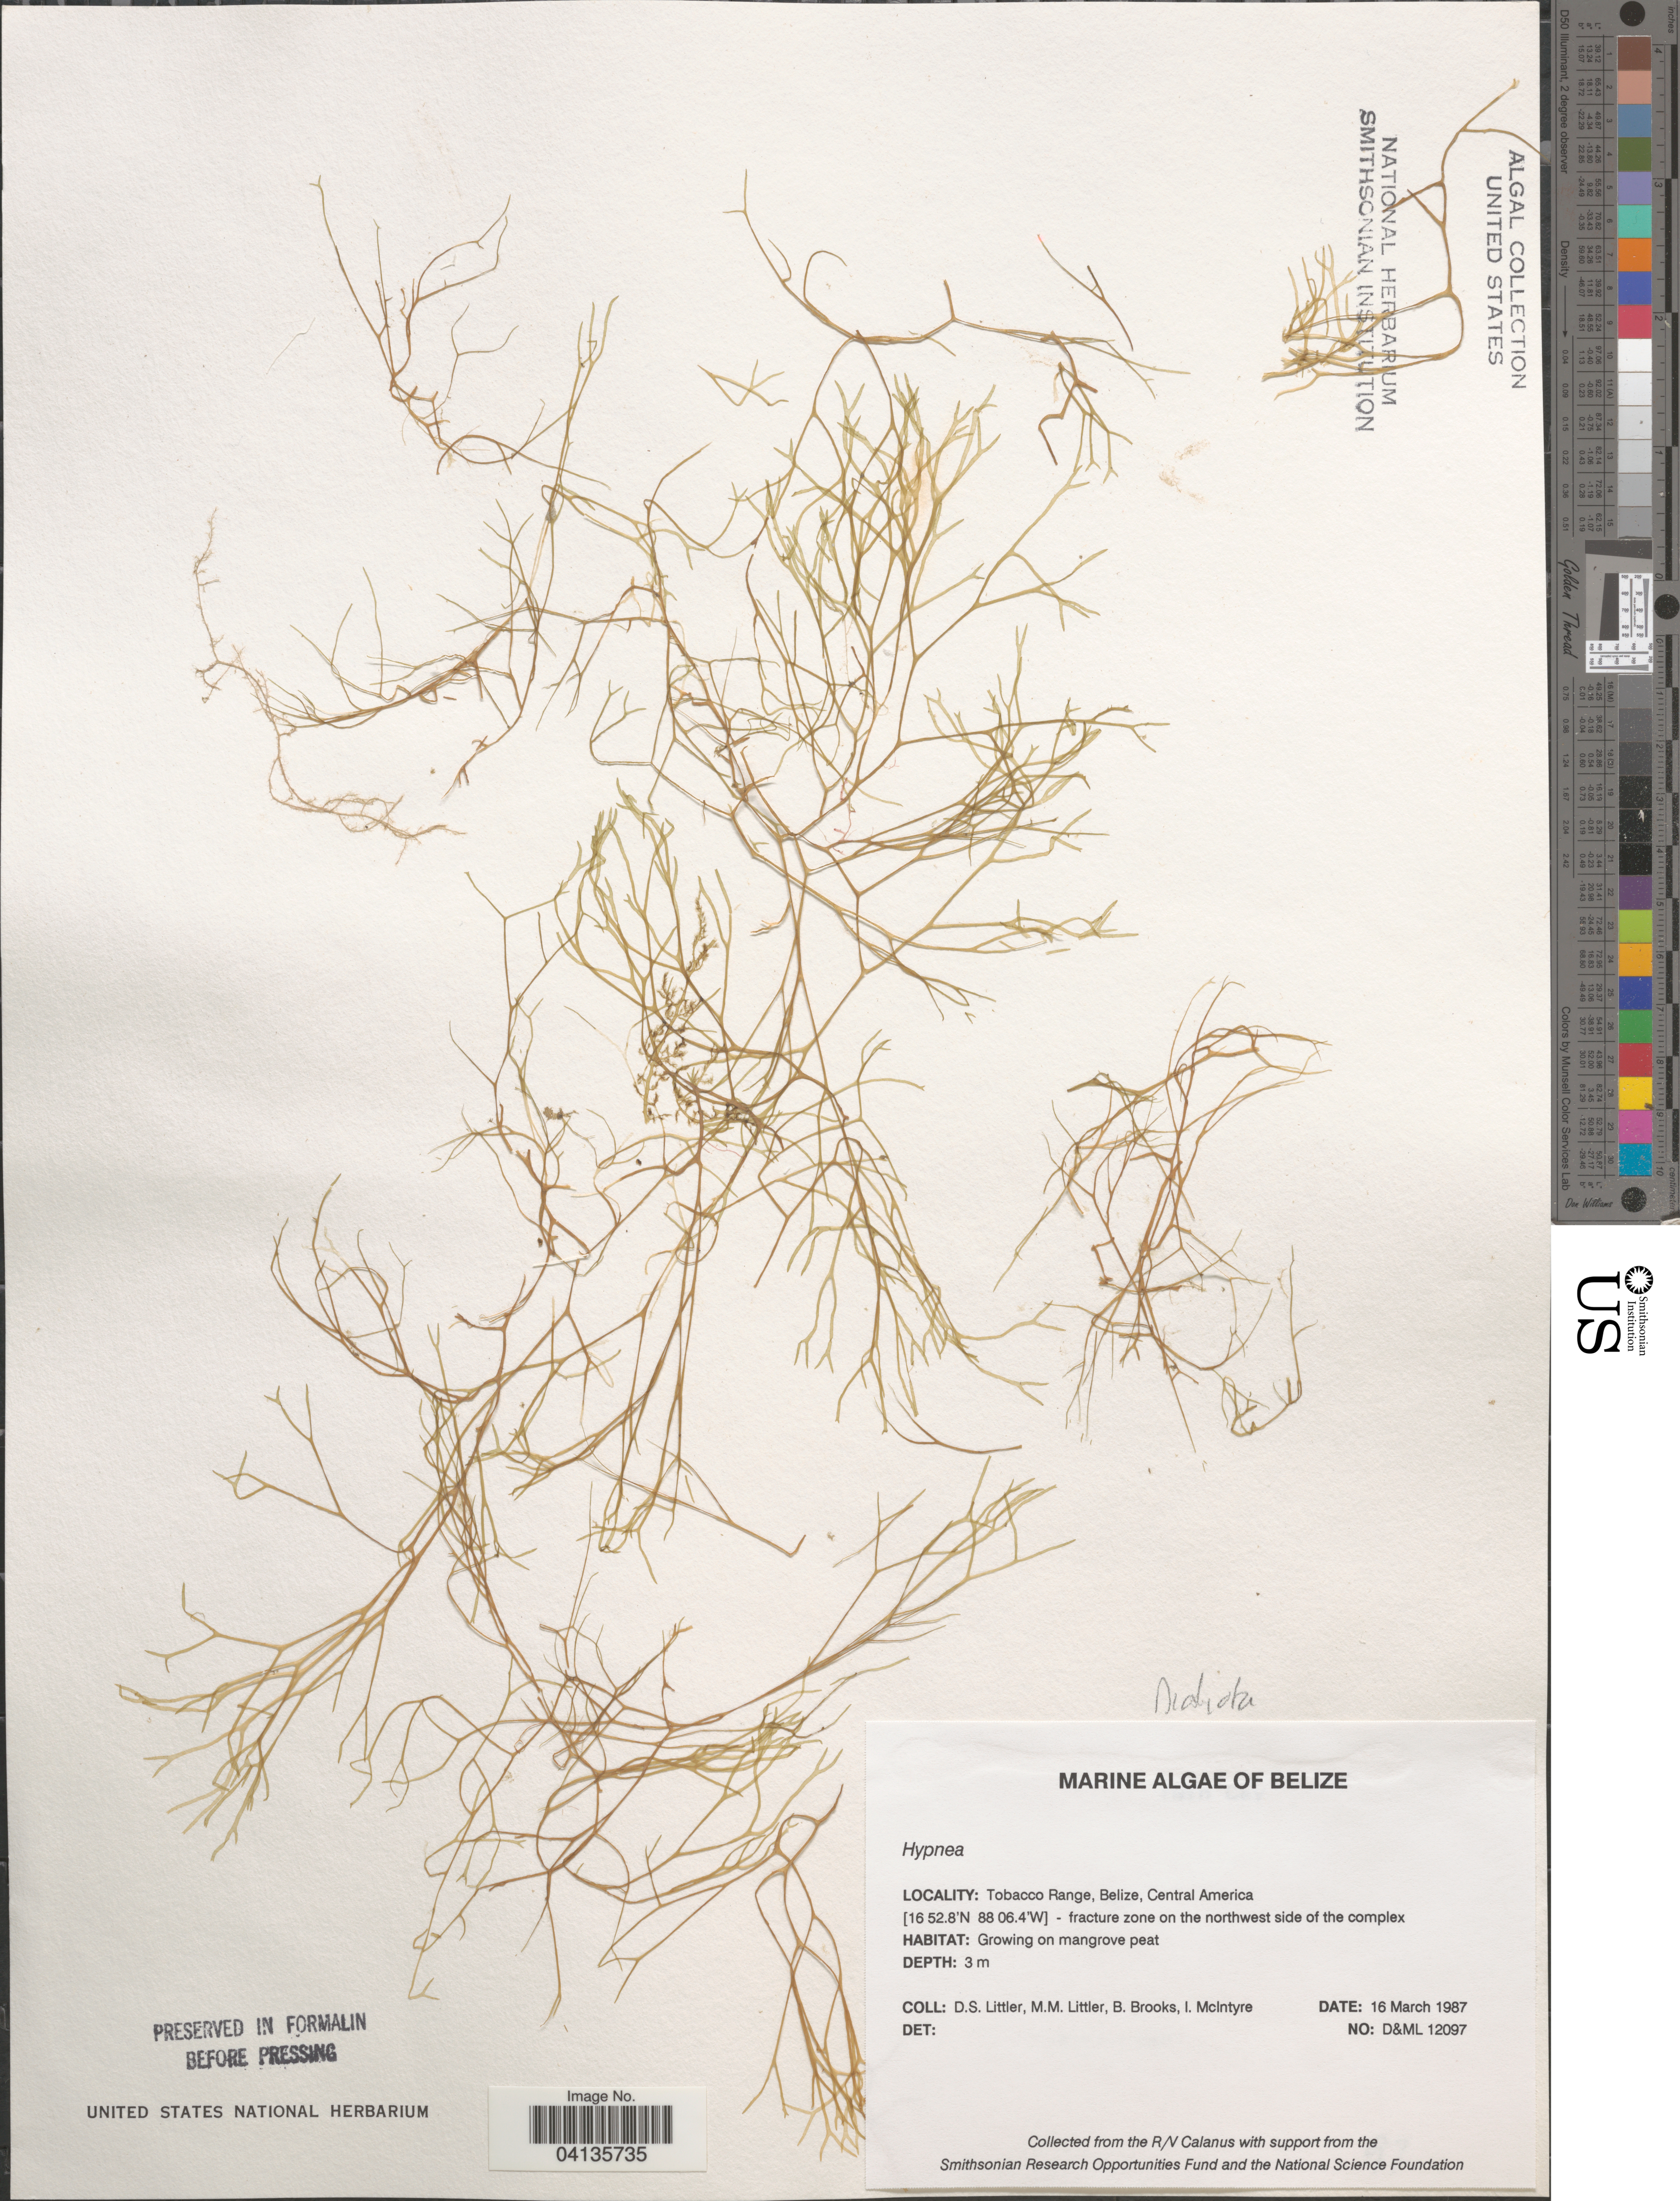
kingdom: Chromista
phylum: Ochrophyta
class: Phaeophyceae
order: Dictyotales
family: Dictyotaceae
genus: Dictyota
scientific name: Dictyota sp.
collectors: D. S. Littler, B. Brooks & I. McIntyre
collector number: D&ML12097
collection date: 1987-03-16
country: Belize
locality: Tobacco Range - fracture zone on the northwest side of the complex.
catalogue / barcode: US 328673